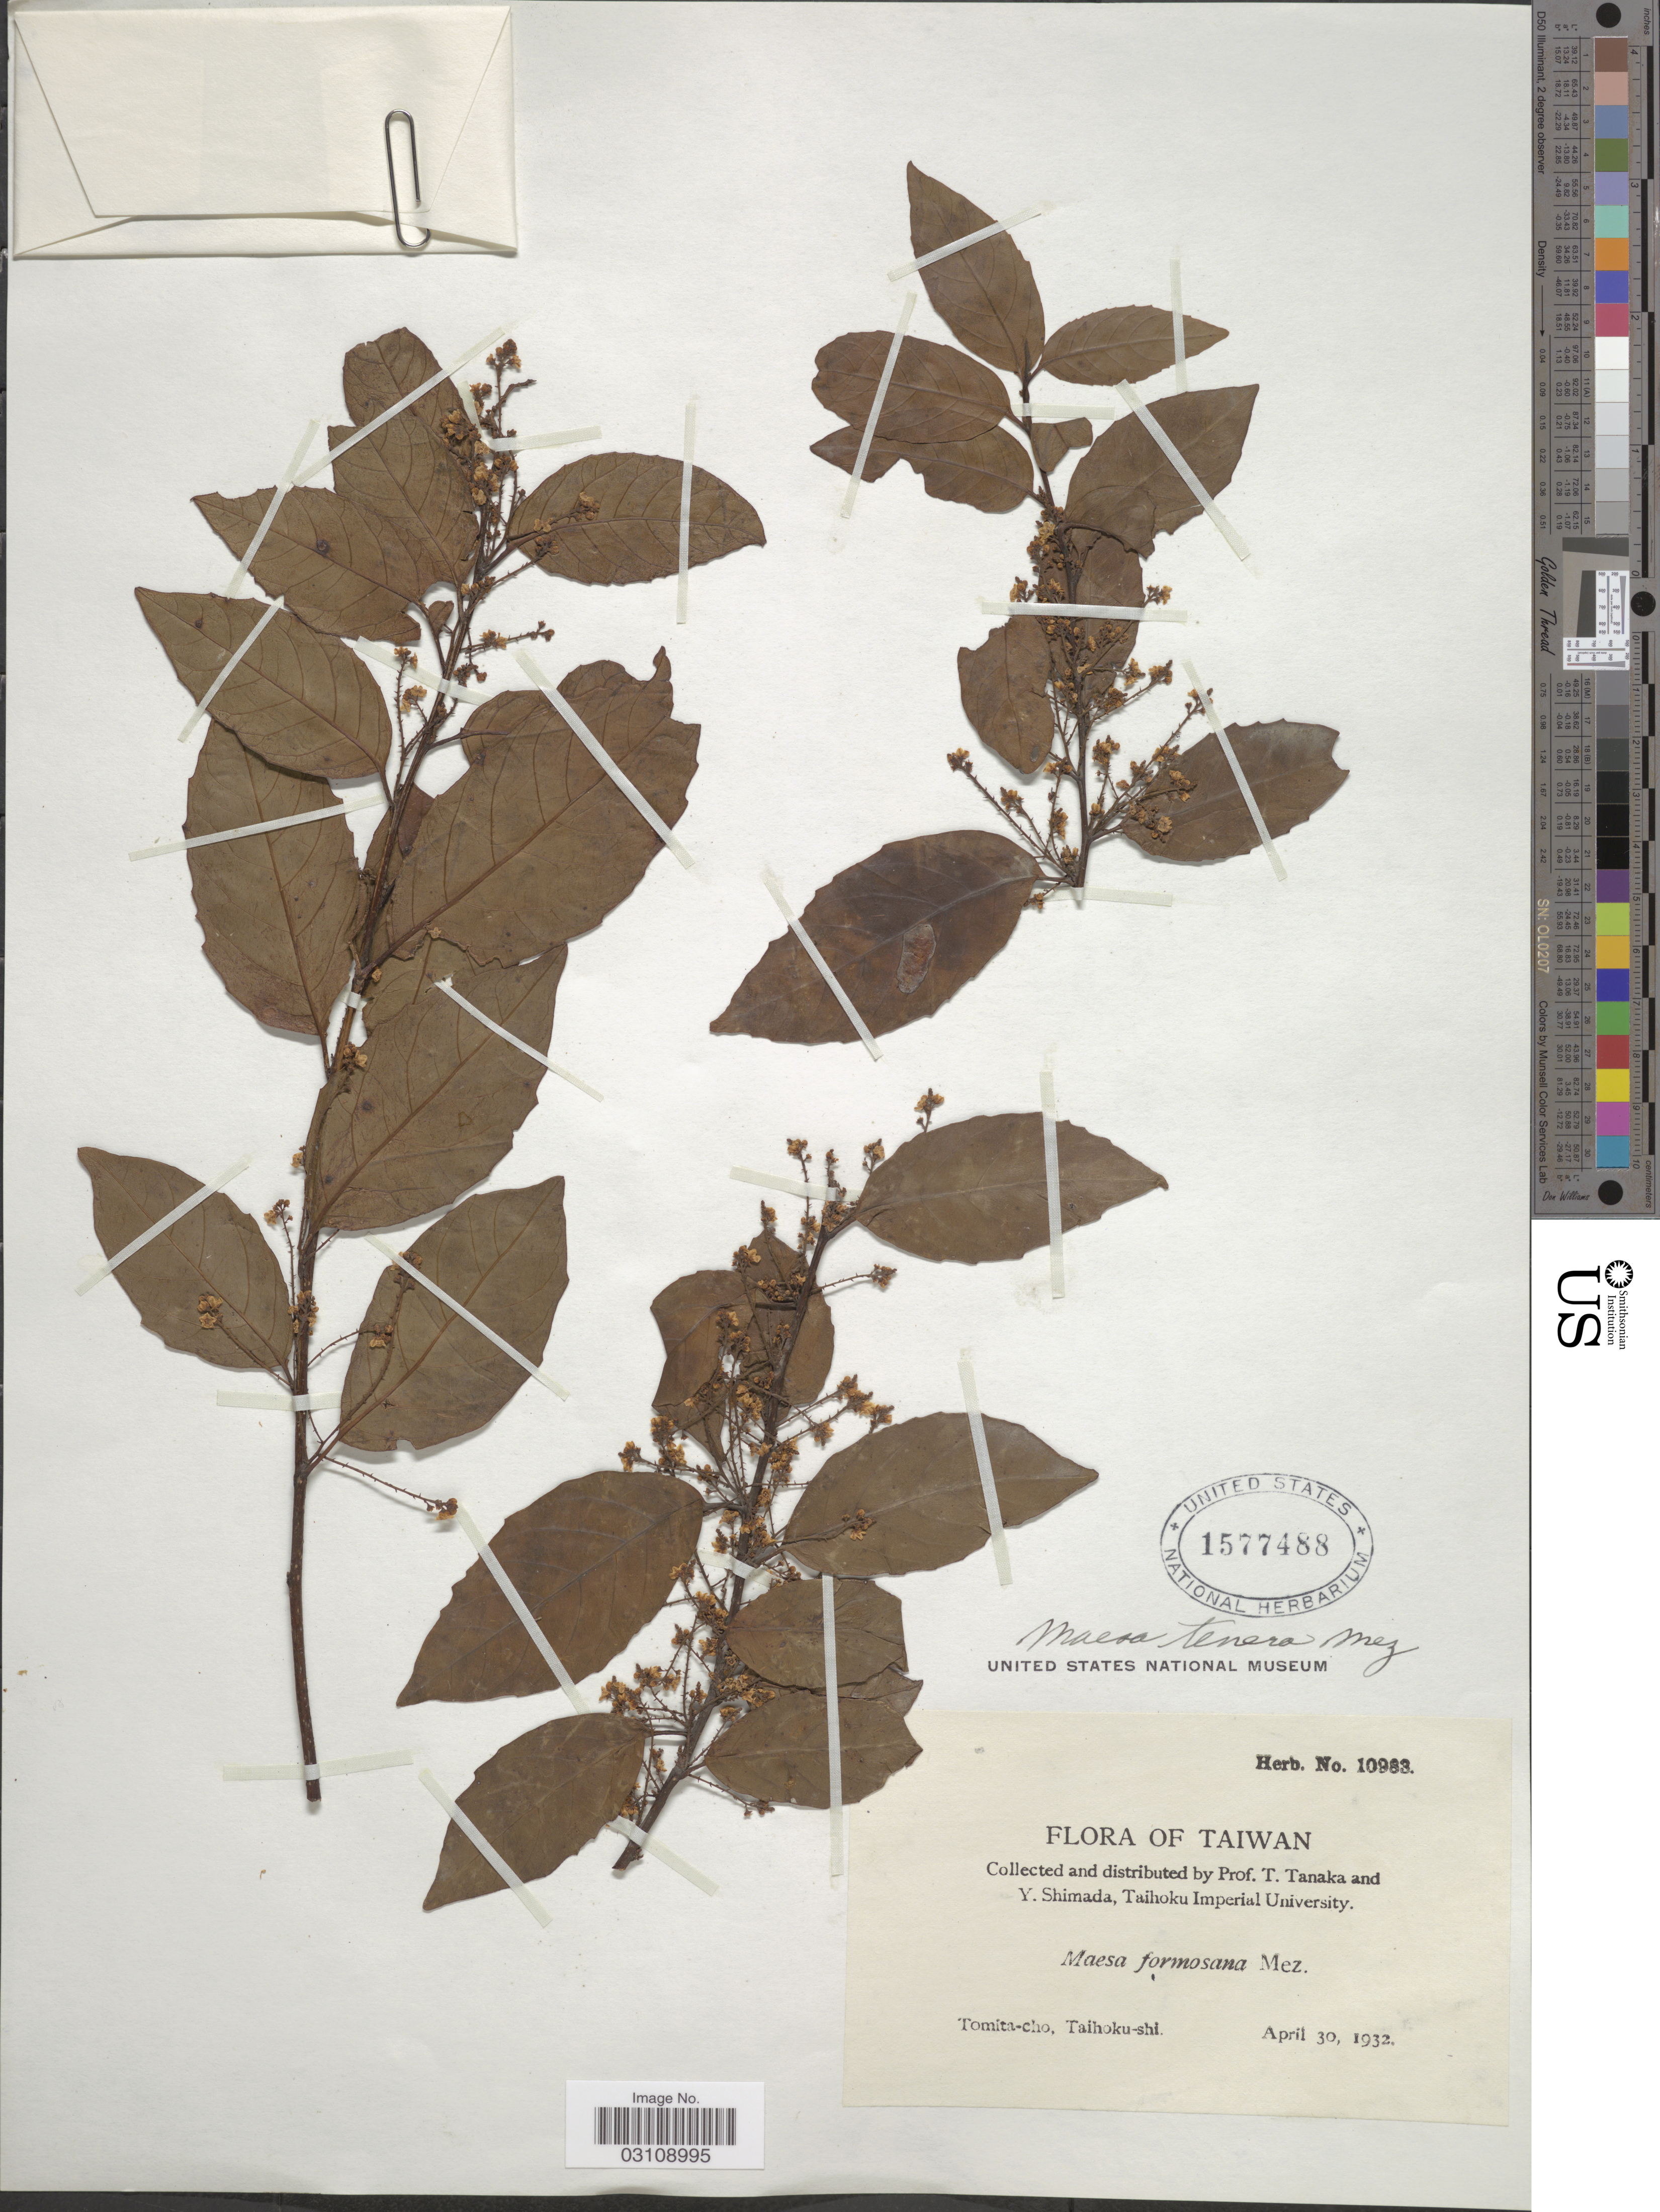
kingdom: Plantae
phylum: Tracheophyta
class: Magnoliopsida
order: Ericales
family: Primulaceae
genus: Maesa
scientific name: Maesa tenera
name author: Mez in Engl.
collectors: T. Tanaka & Y. Shimada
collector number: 10983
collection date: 1932-04-30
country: Taiwan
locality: Tomita-cho, Taihoku-shi.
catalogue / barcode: US 1577488